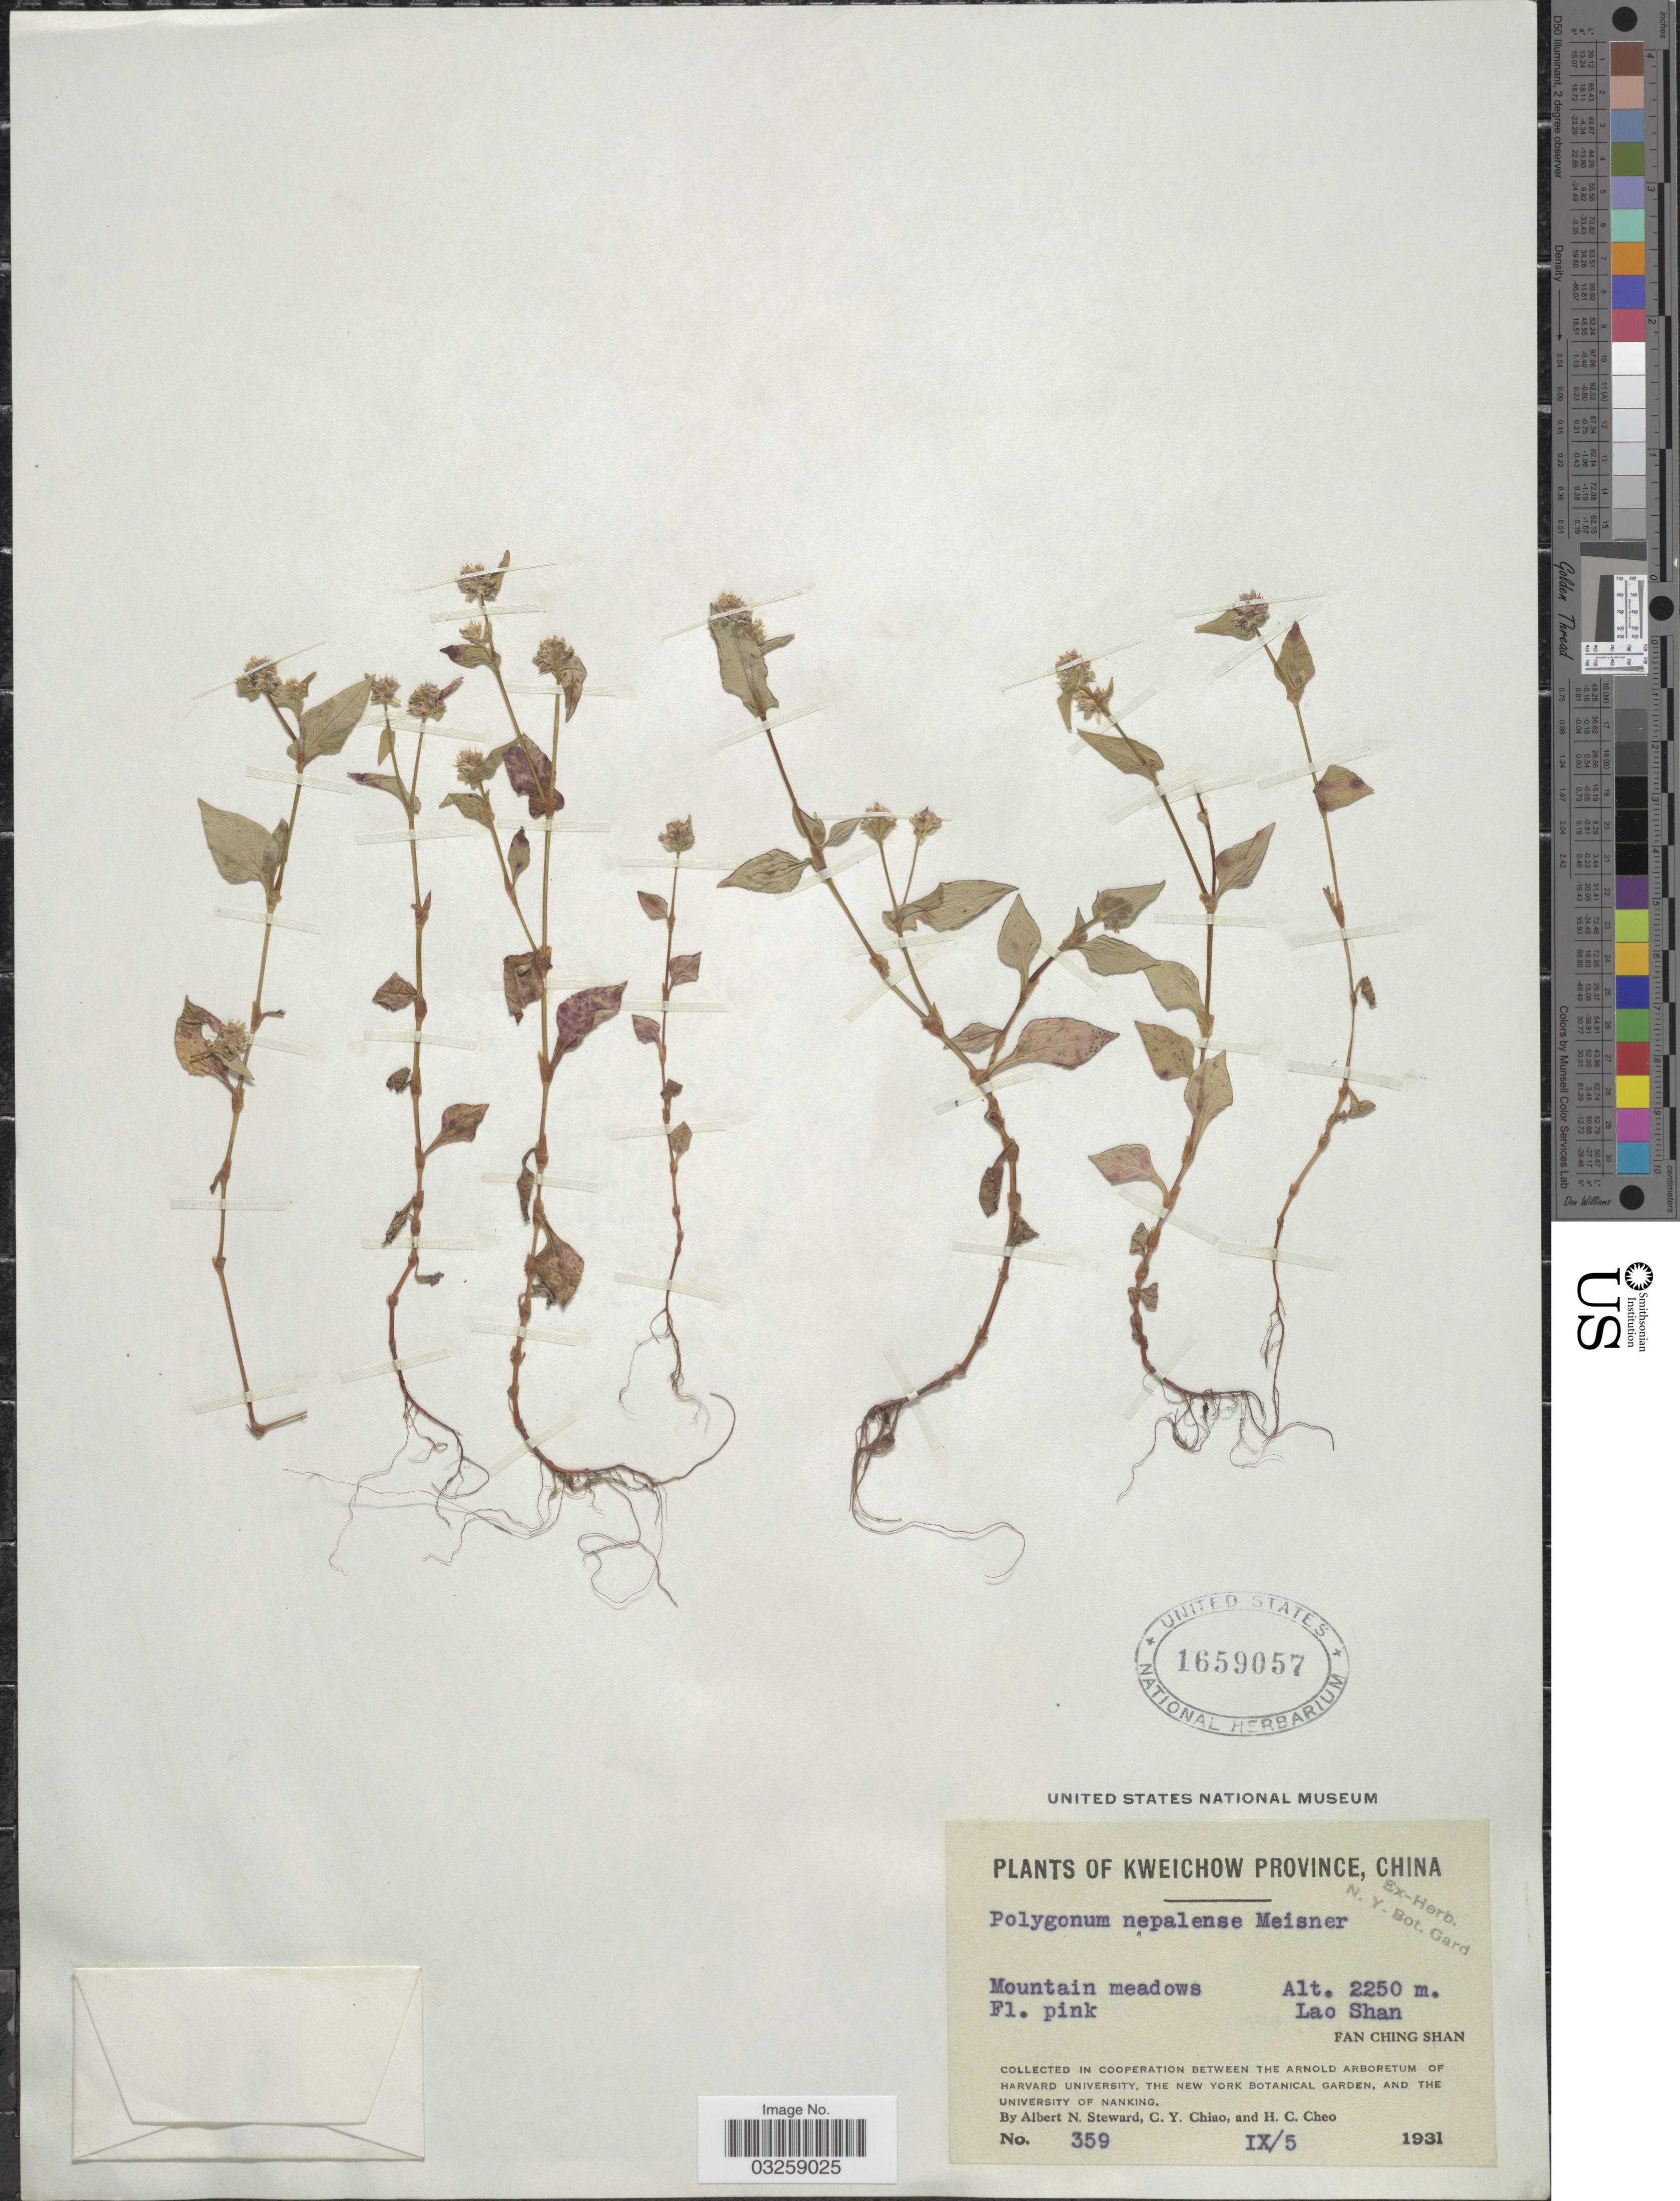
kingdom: Plantae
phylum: Tracheophyta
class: Magnoliopsida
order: Caryophyllales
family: Polygonaceae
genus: Polygonum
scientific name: Polygonum nepalense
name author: Meisn.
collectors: A. N. Steward, C. Y. Chiao & H. Cheo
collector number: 359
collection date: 1931-09-05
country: China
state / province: Guizhou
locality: Kweichow Province. Mountain meadows. Lao Shan. Fan Ching Shan.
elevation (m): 2250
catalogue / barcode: US 1659057